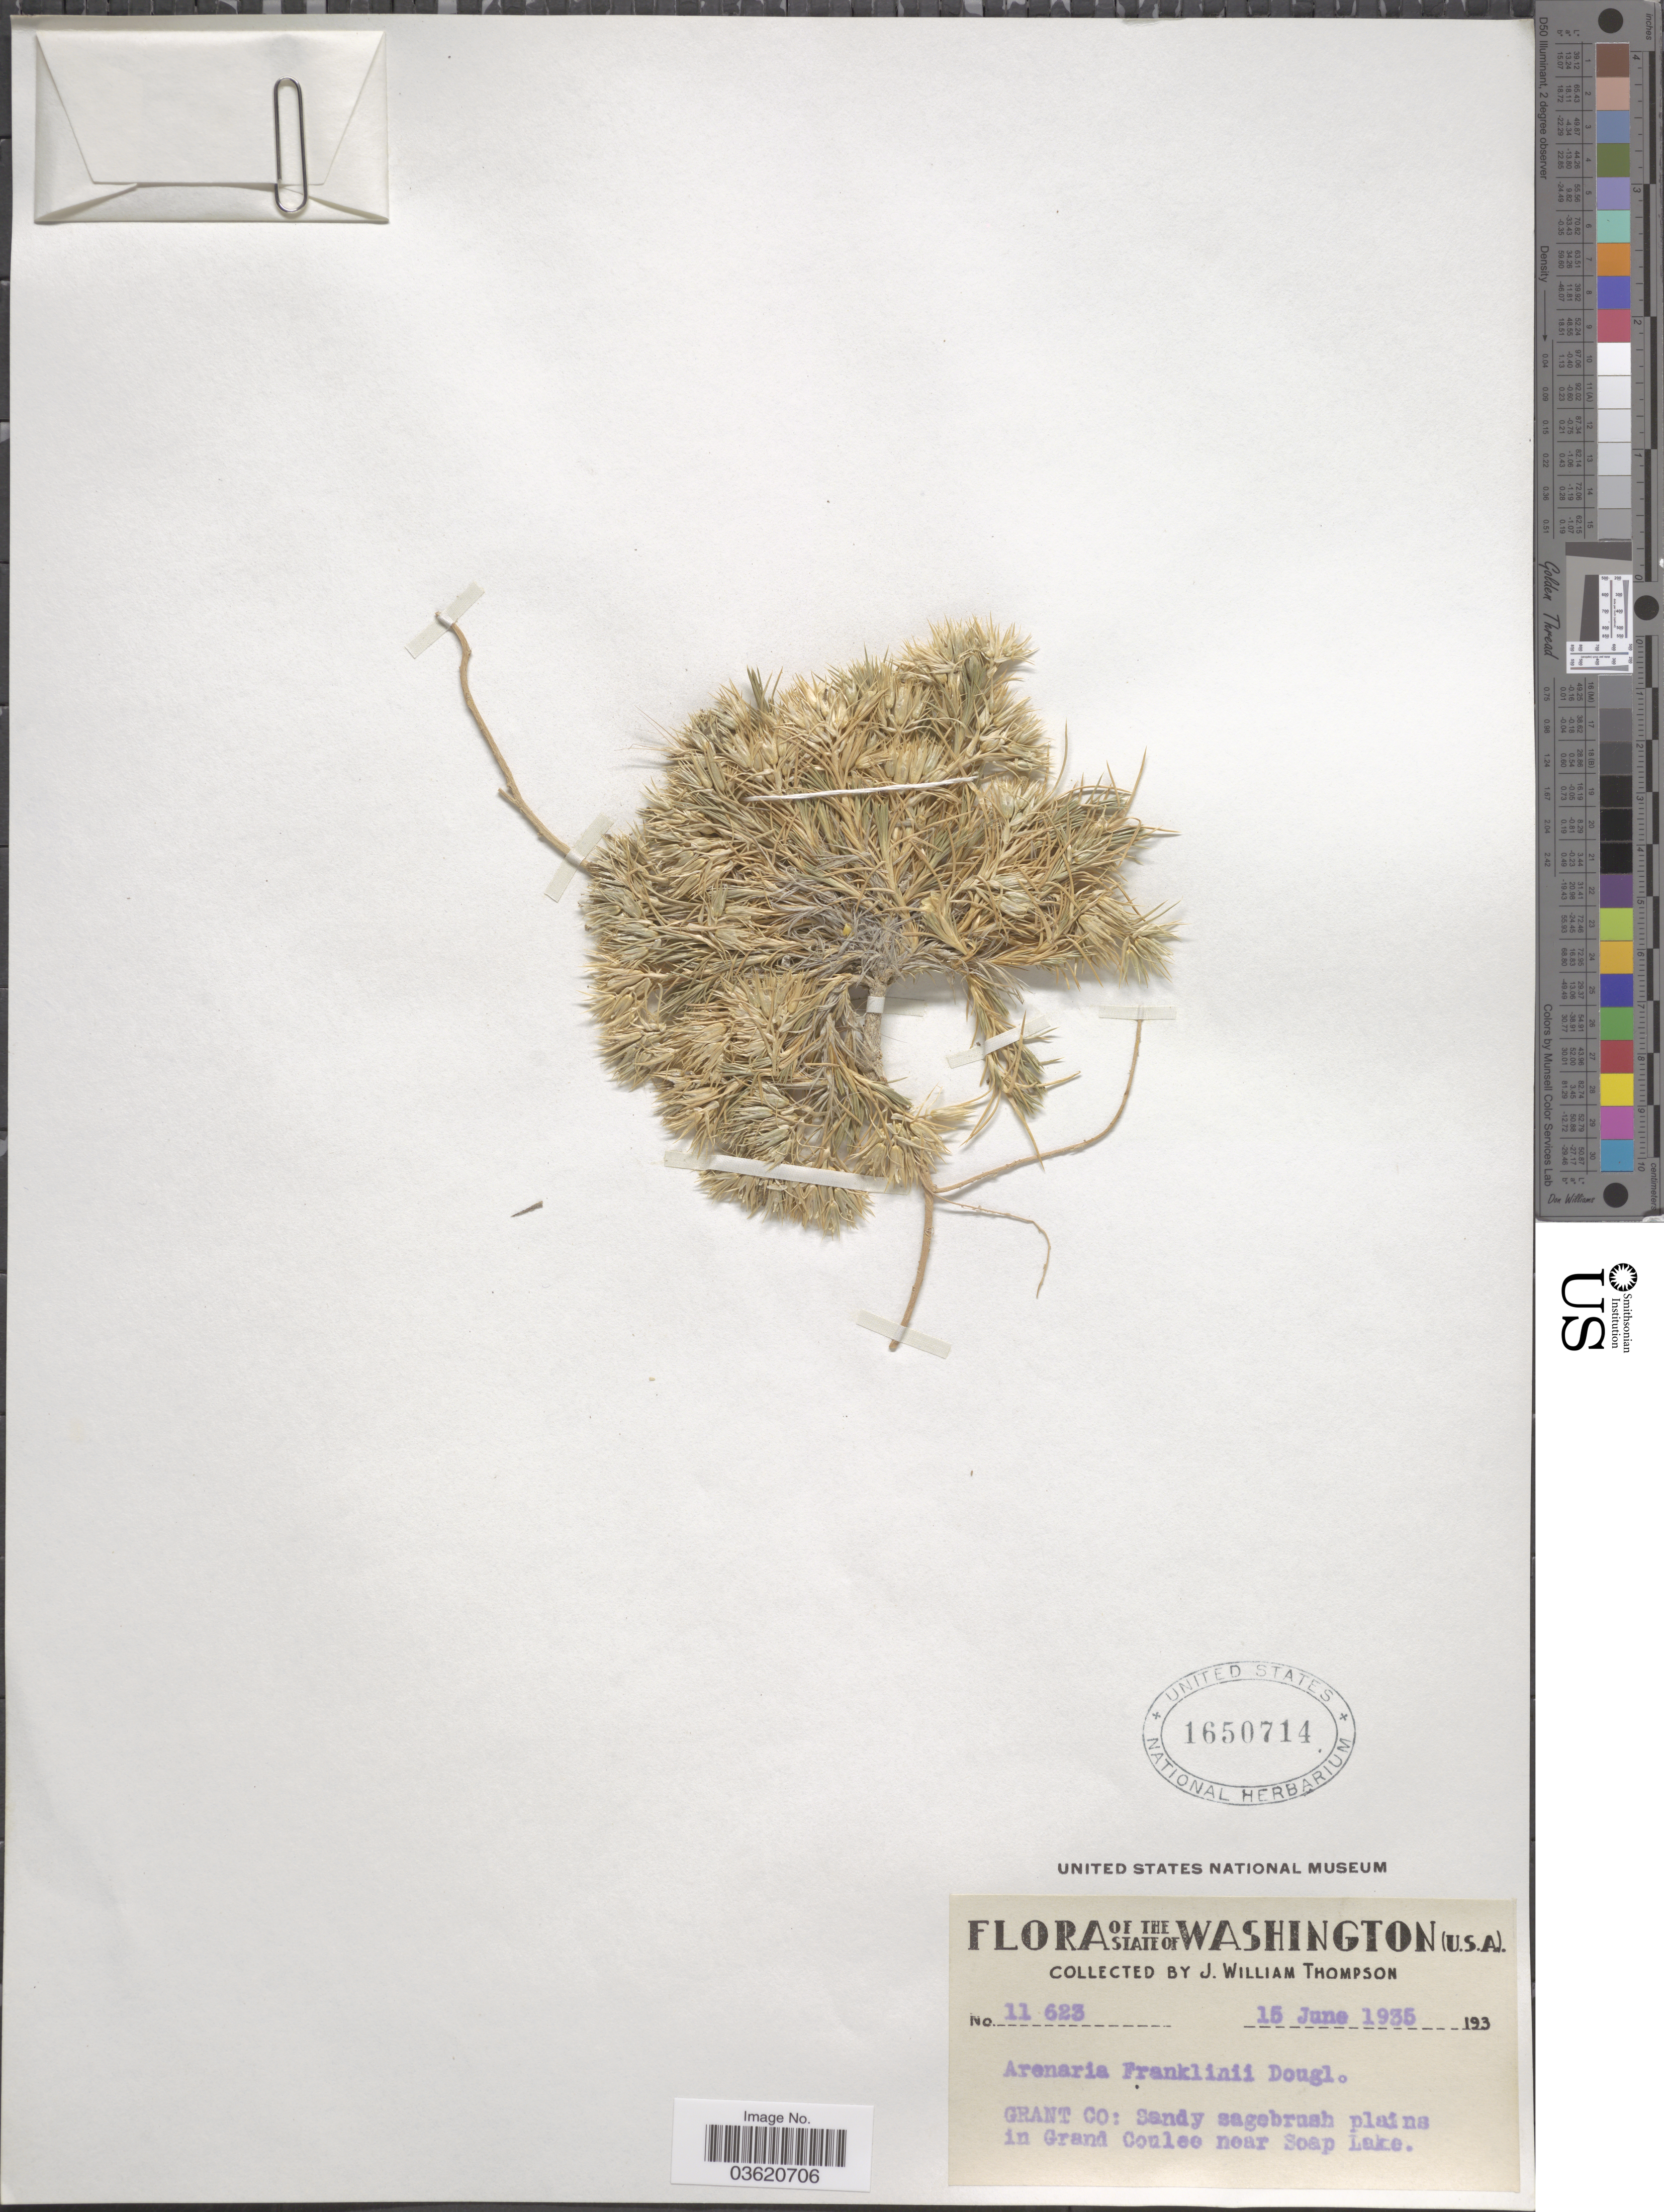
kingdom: Plantae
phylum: Tracheophyta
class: Magnoliopsida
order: Caryophyllales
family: Caryophyllaceae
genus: Eremogone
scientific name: Eremogone franklinii var. franklinii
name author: (Douglas ex Hook.) R.L. Hartm. & Rabeler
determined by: Strong, Mark T., (BOT), Smithsonian Institution - National Museum of Natural History (UNITED STATES)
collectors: J. W. Thompson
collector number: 11623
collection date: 1935-06-15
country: United States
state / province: Washington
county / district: Grant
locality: Grant Co: in Grand coulee near Soap Lake.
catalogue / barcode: US 1650714